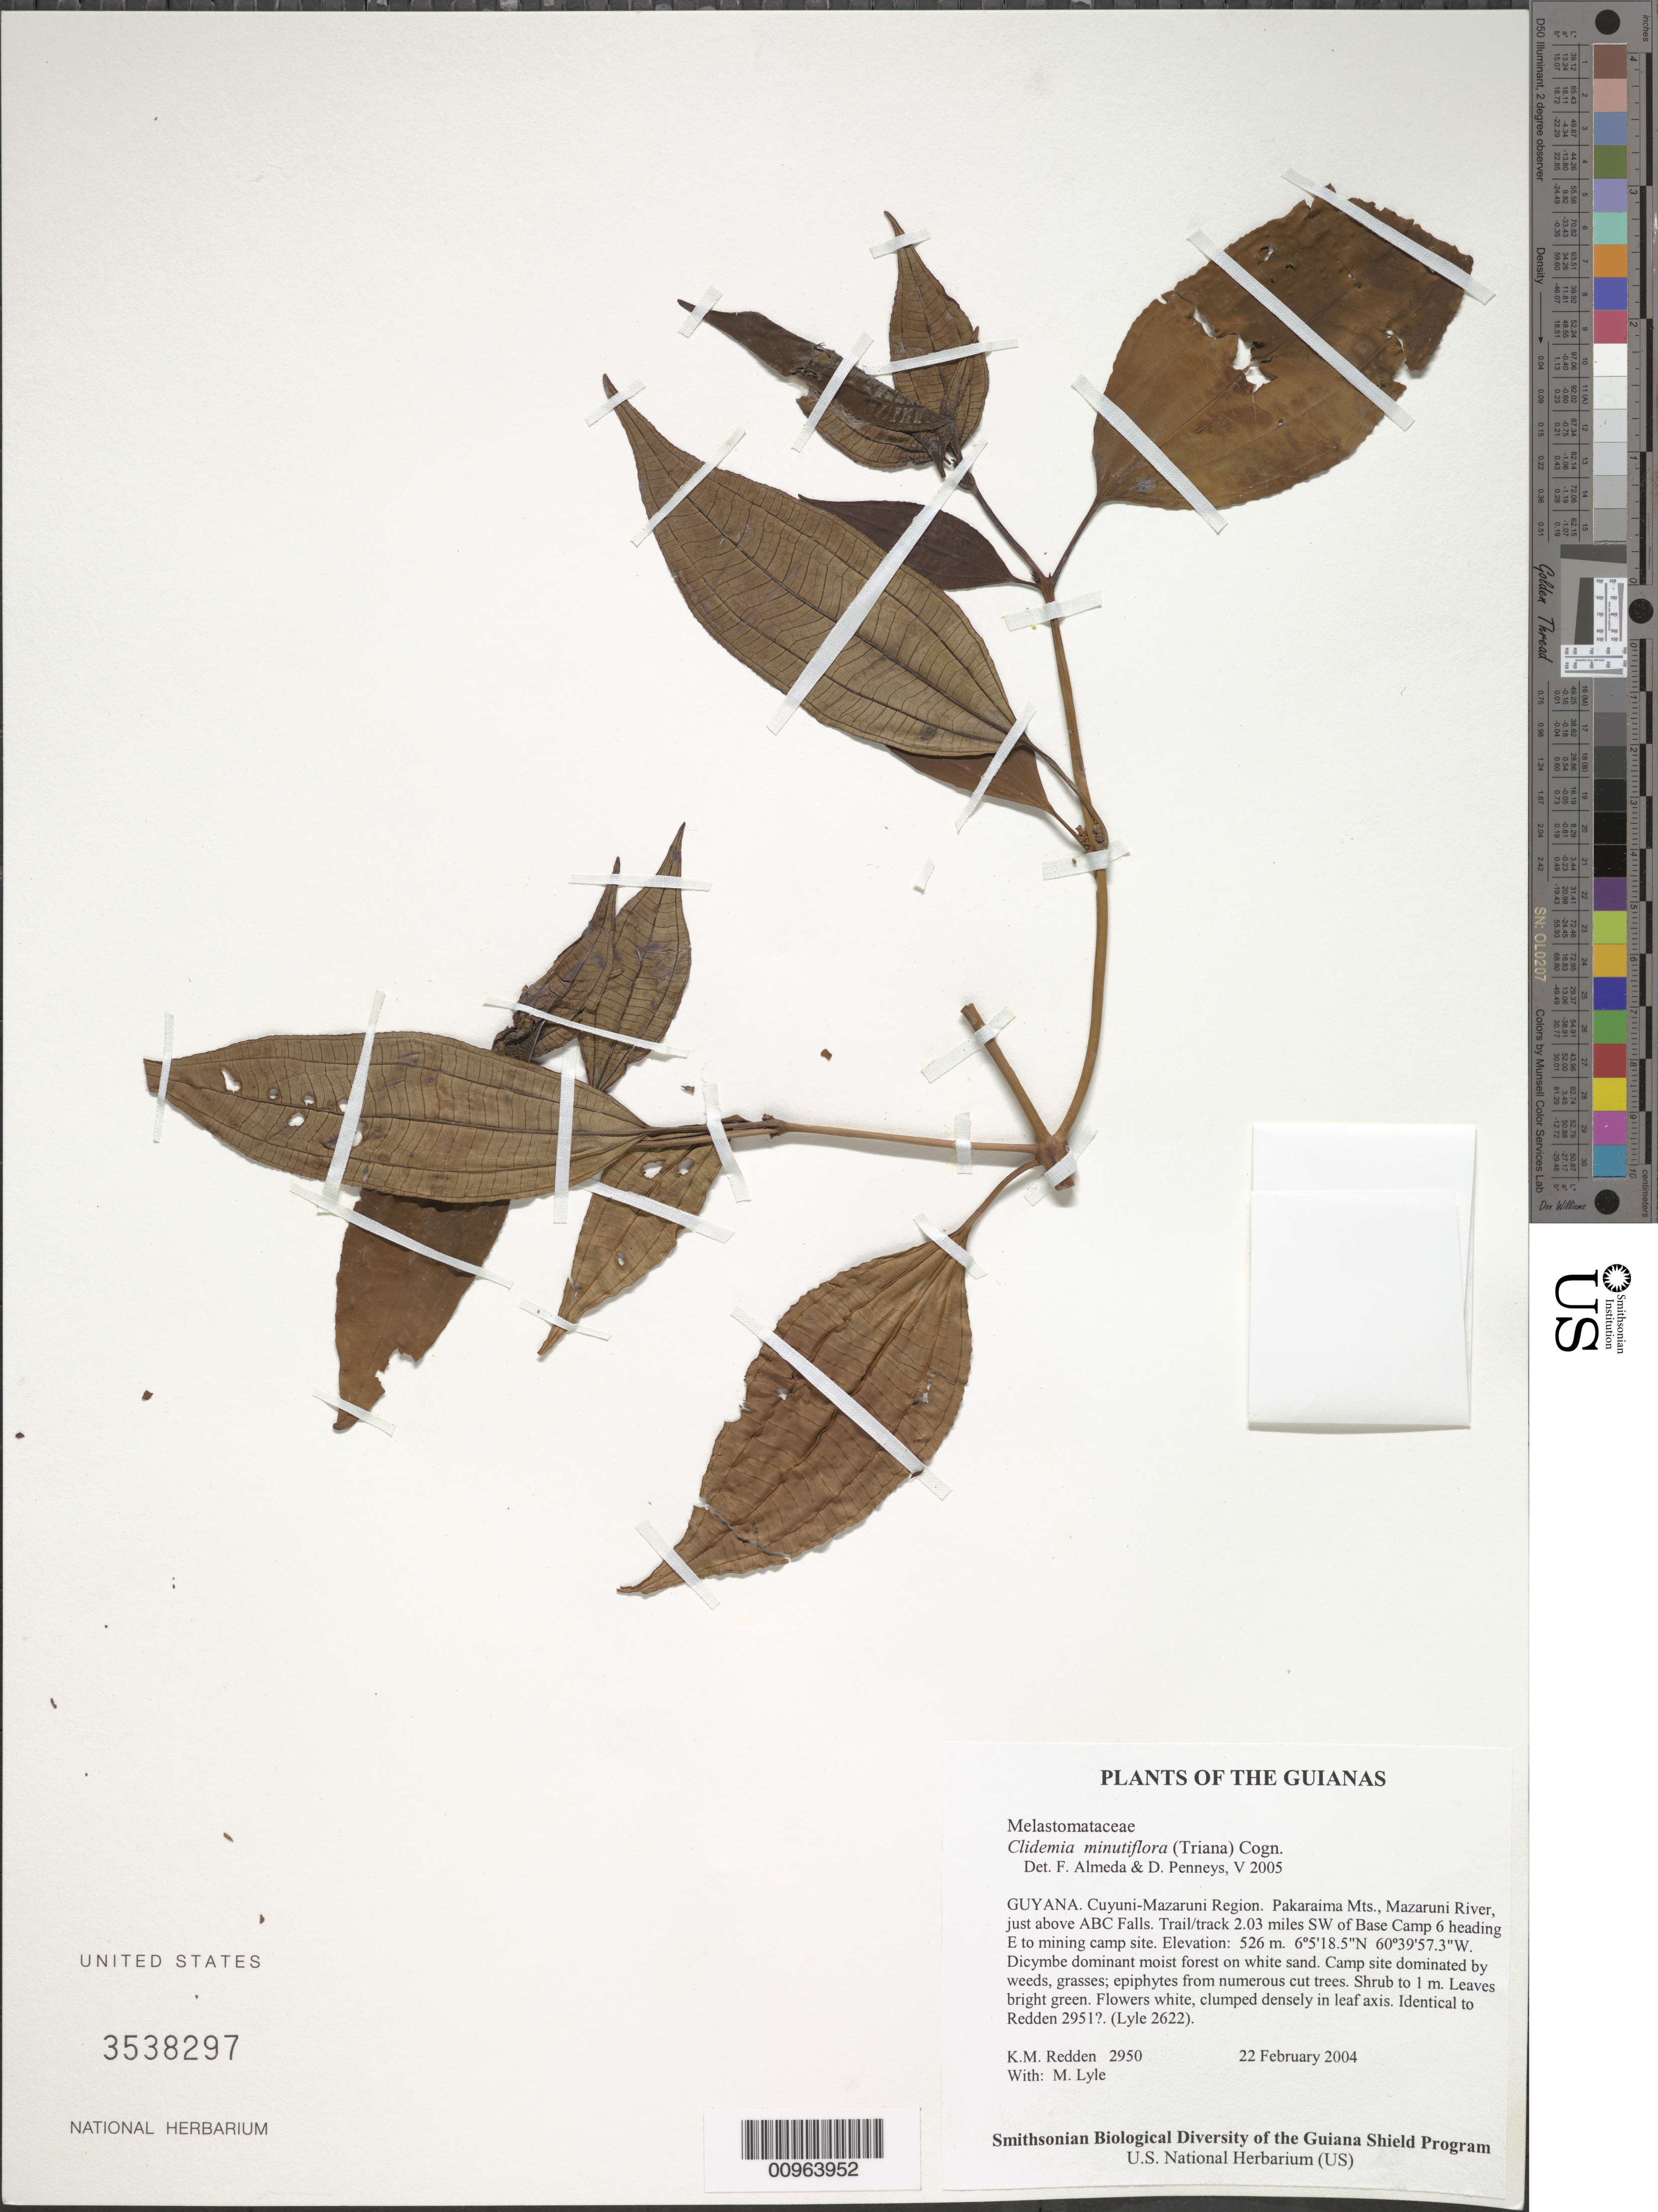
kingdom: Plantae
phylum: Tracheophyta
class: Magnoliopsida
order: Myrtales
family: Melastomataceae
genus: Clidemia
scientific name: Clidemia minutiflora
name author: (Triana) Cogn.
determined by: Almeda, F.; Penneys, D. S.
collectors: K. M. Redden & M. Lyle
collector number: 2950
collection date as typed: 22 February 2004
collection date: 2004-02-22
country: Guyana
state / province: Cuyuni-Mazaruni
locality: Pakaraima Mts., Mazaruni River, just above ABC Falls. Trail/track 2.03 miles SW of Base Camp 6 heading E to mining camp site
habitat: Dicymbe dominant moist forest on white sand. Camp site dominated by weeds, grasses; epiphytes from numerous cut trees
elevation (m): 526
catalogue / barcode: US 3538297